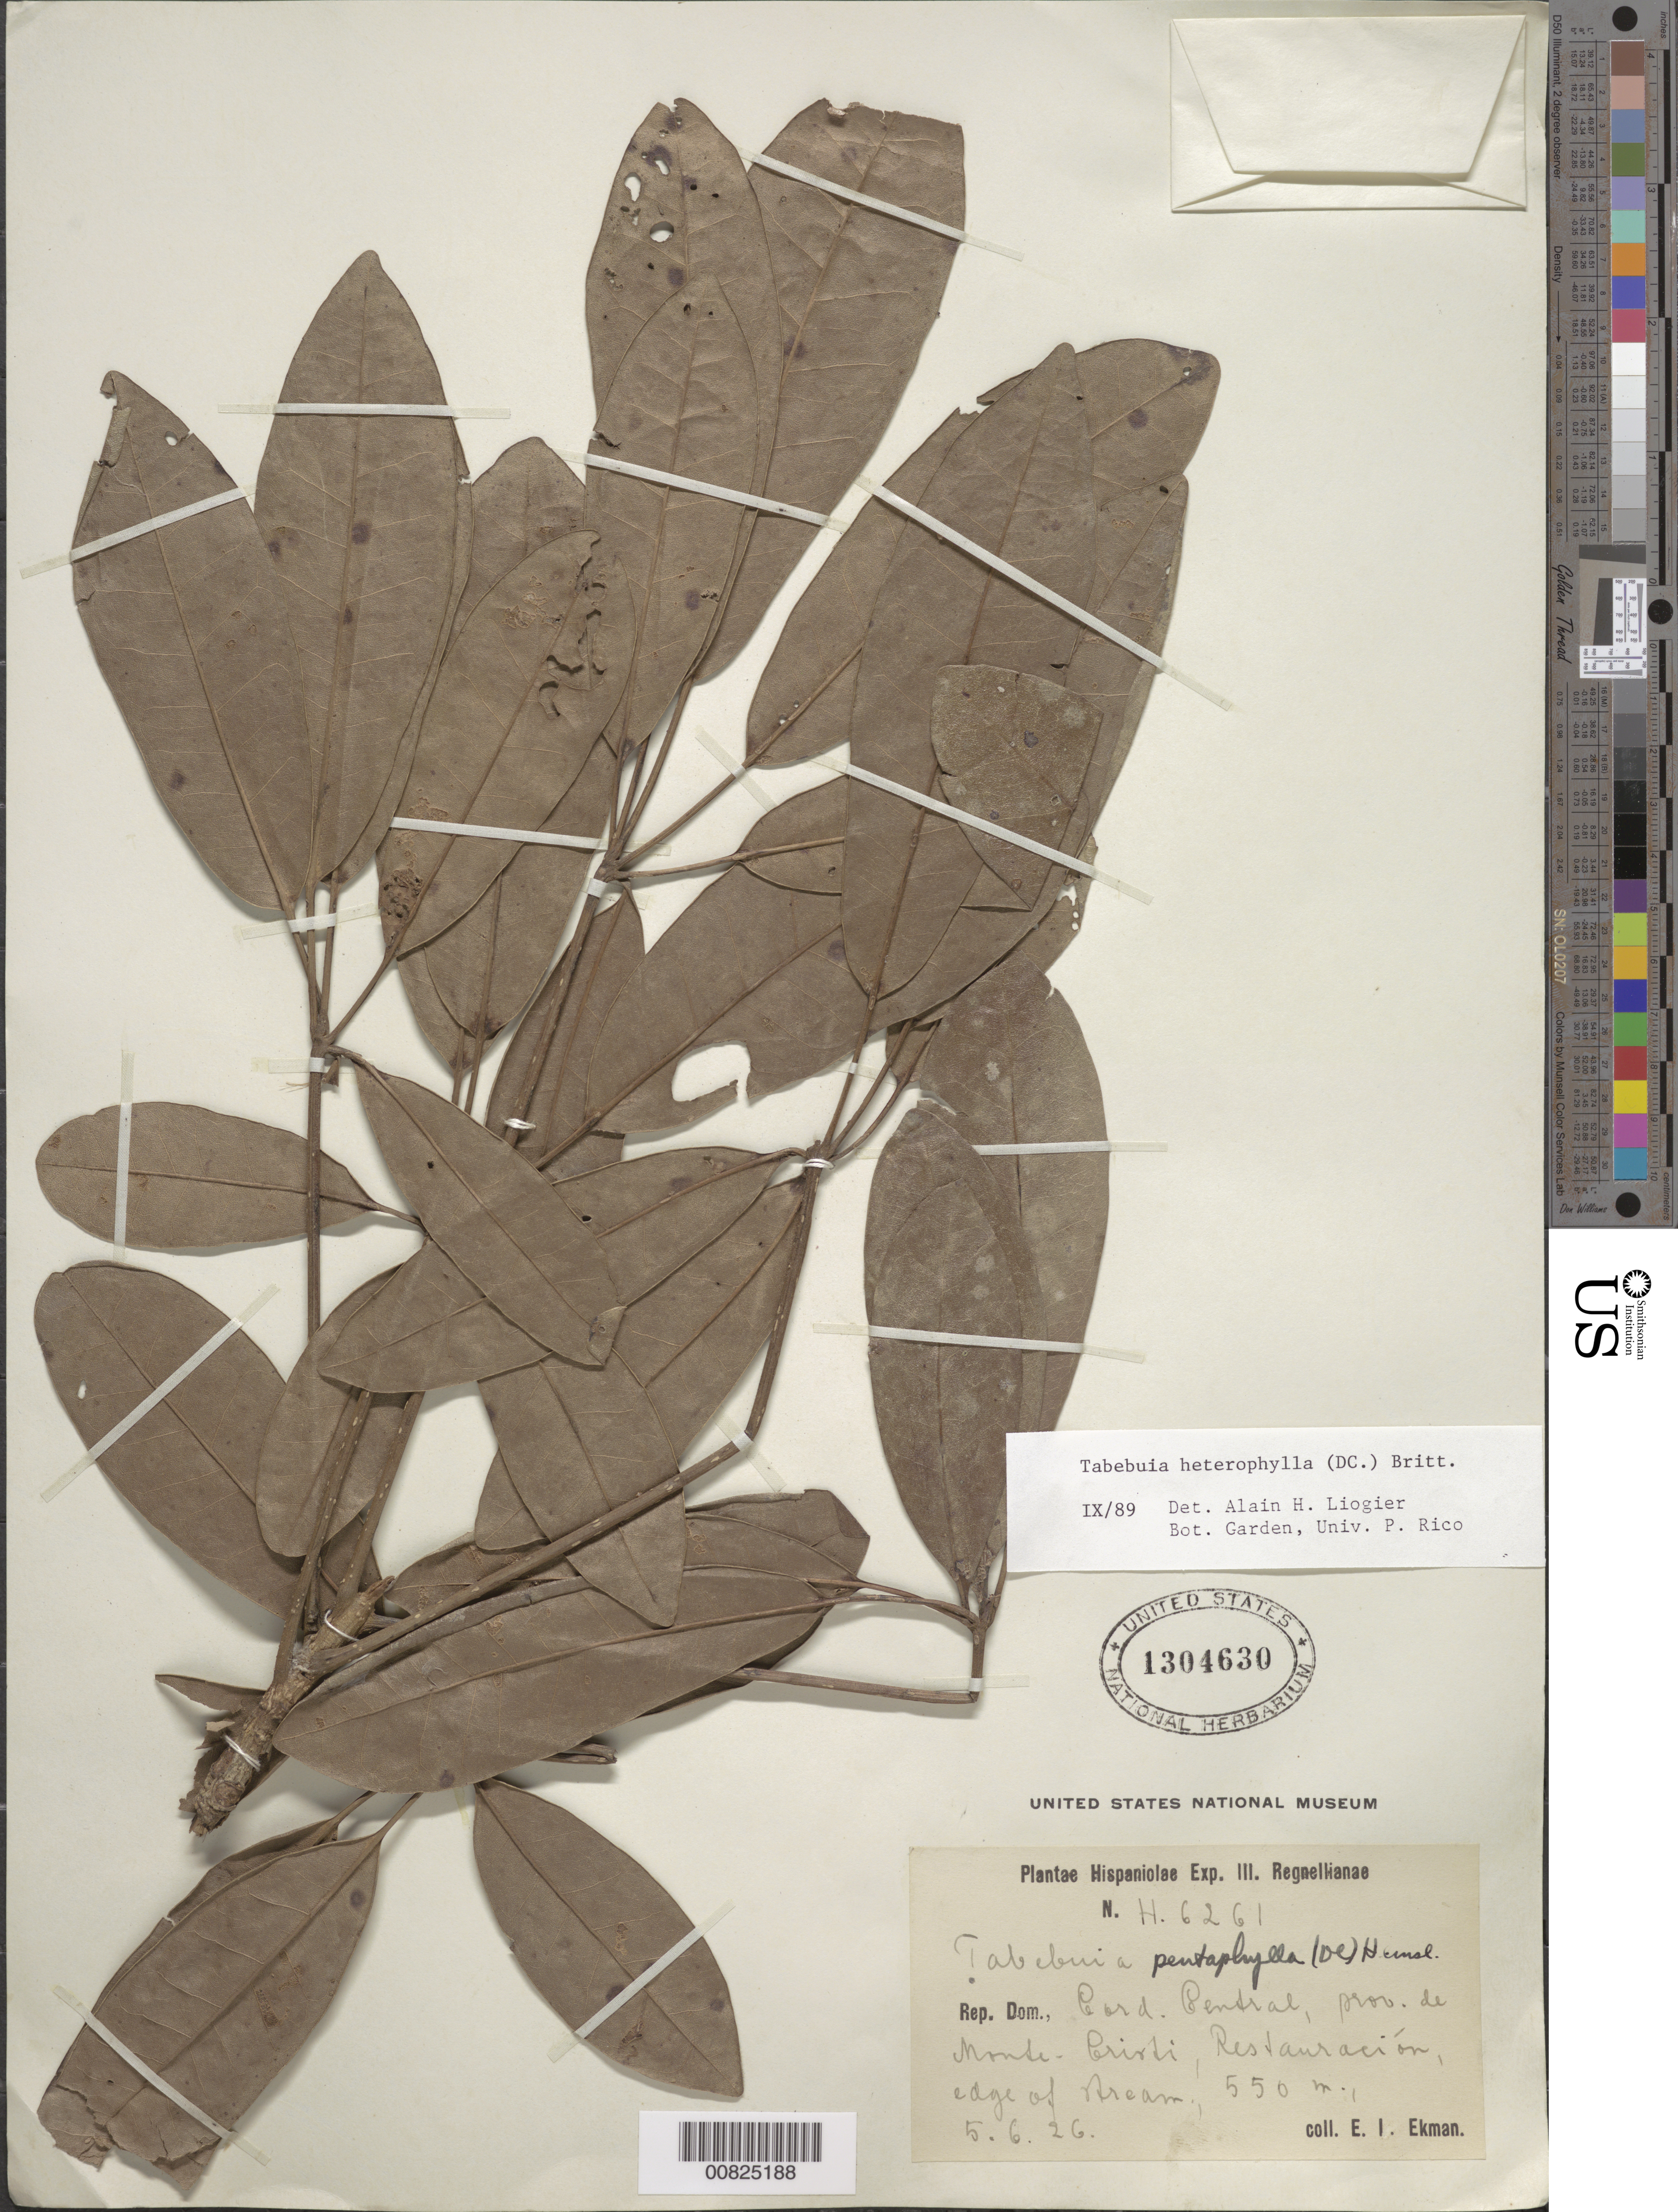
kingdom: Plantae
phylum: Tracheophyta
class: Magnoliopsida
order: Lamiales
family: Bignoniaceae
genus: Tabebuia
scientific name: Tabebuia heterophylla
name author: (DC.) Britton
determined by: Liogier, Alain H.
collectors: E. L. Ekman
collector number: H 6261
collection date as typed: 05 Jun 1926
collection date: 1926-06-05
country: Dominican Republic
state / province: Monte Cristi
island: Hispaniola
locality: Cordillera Central, Restauracion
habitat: Edge of stream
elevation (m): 550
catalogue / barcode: US 1304630